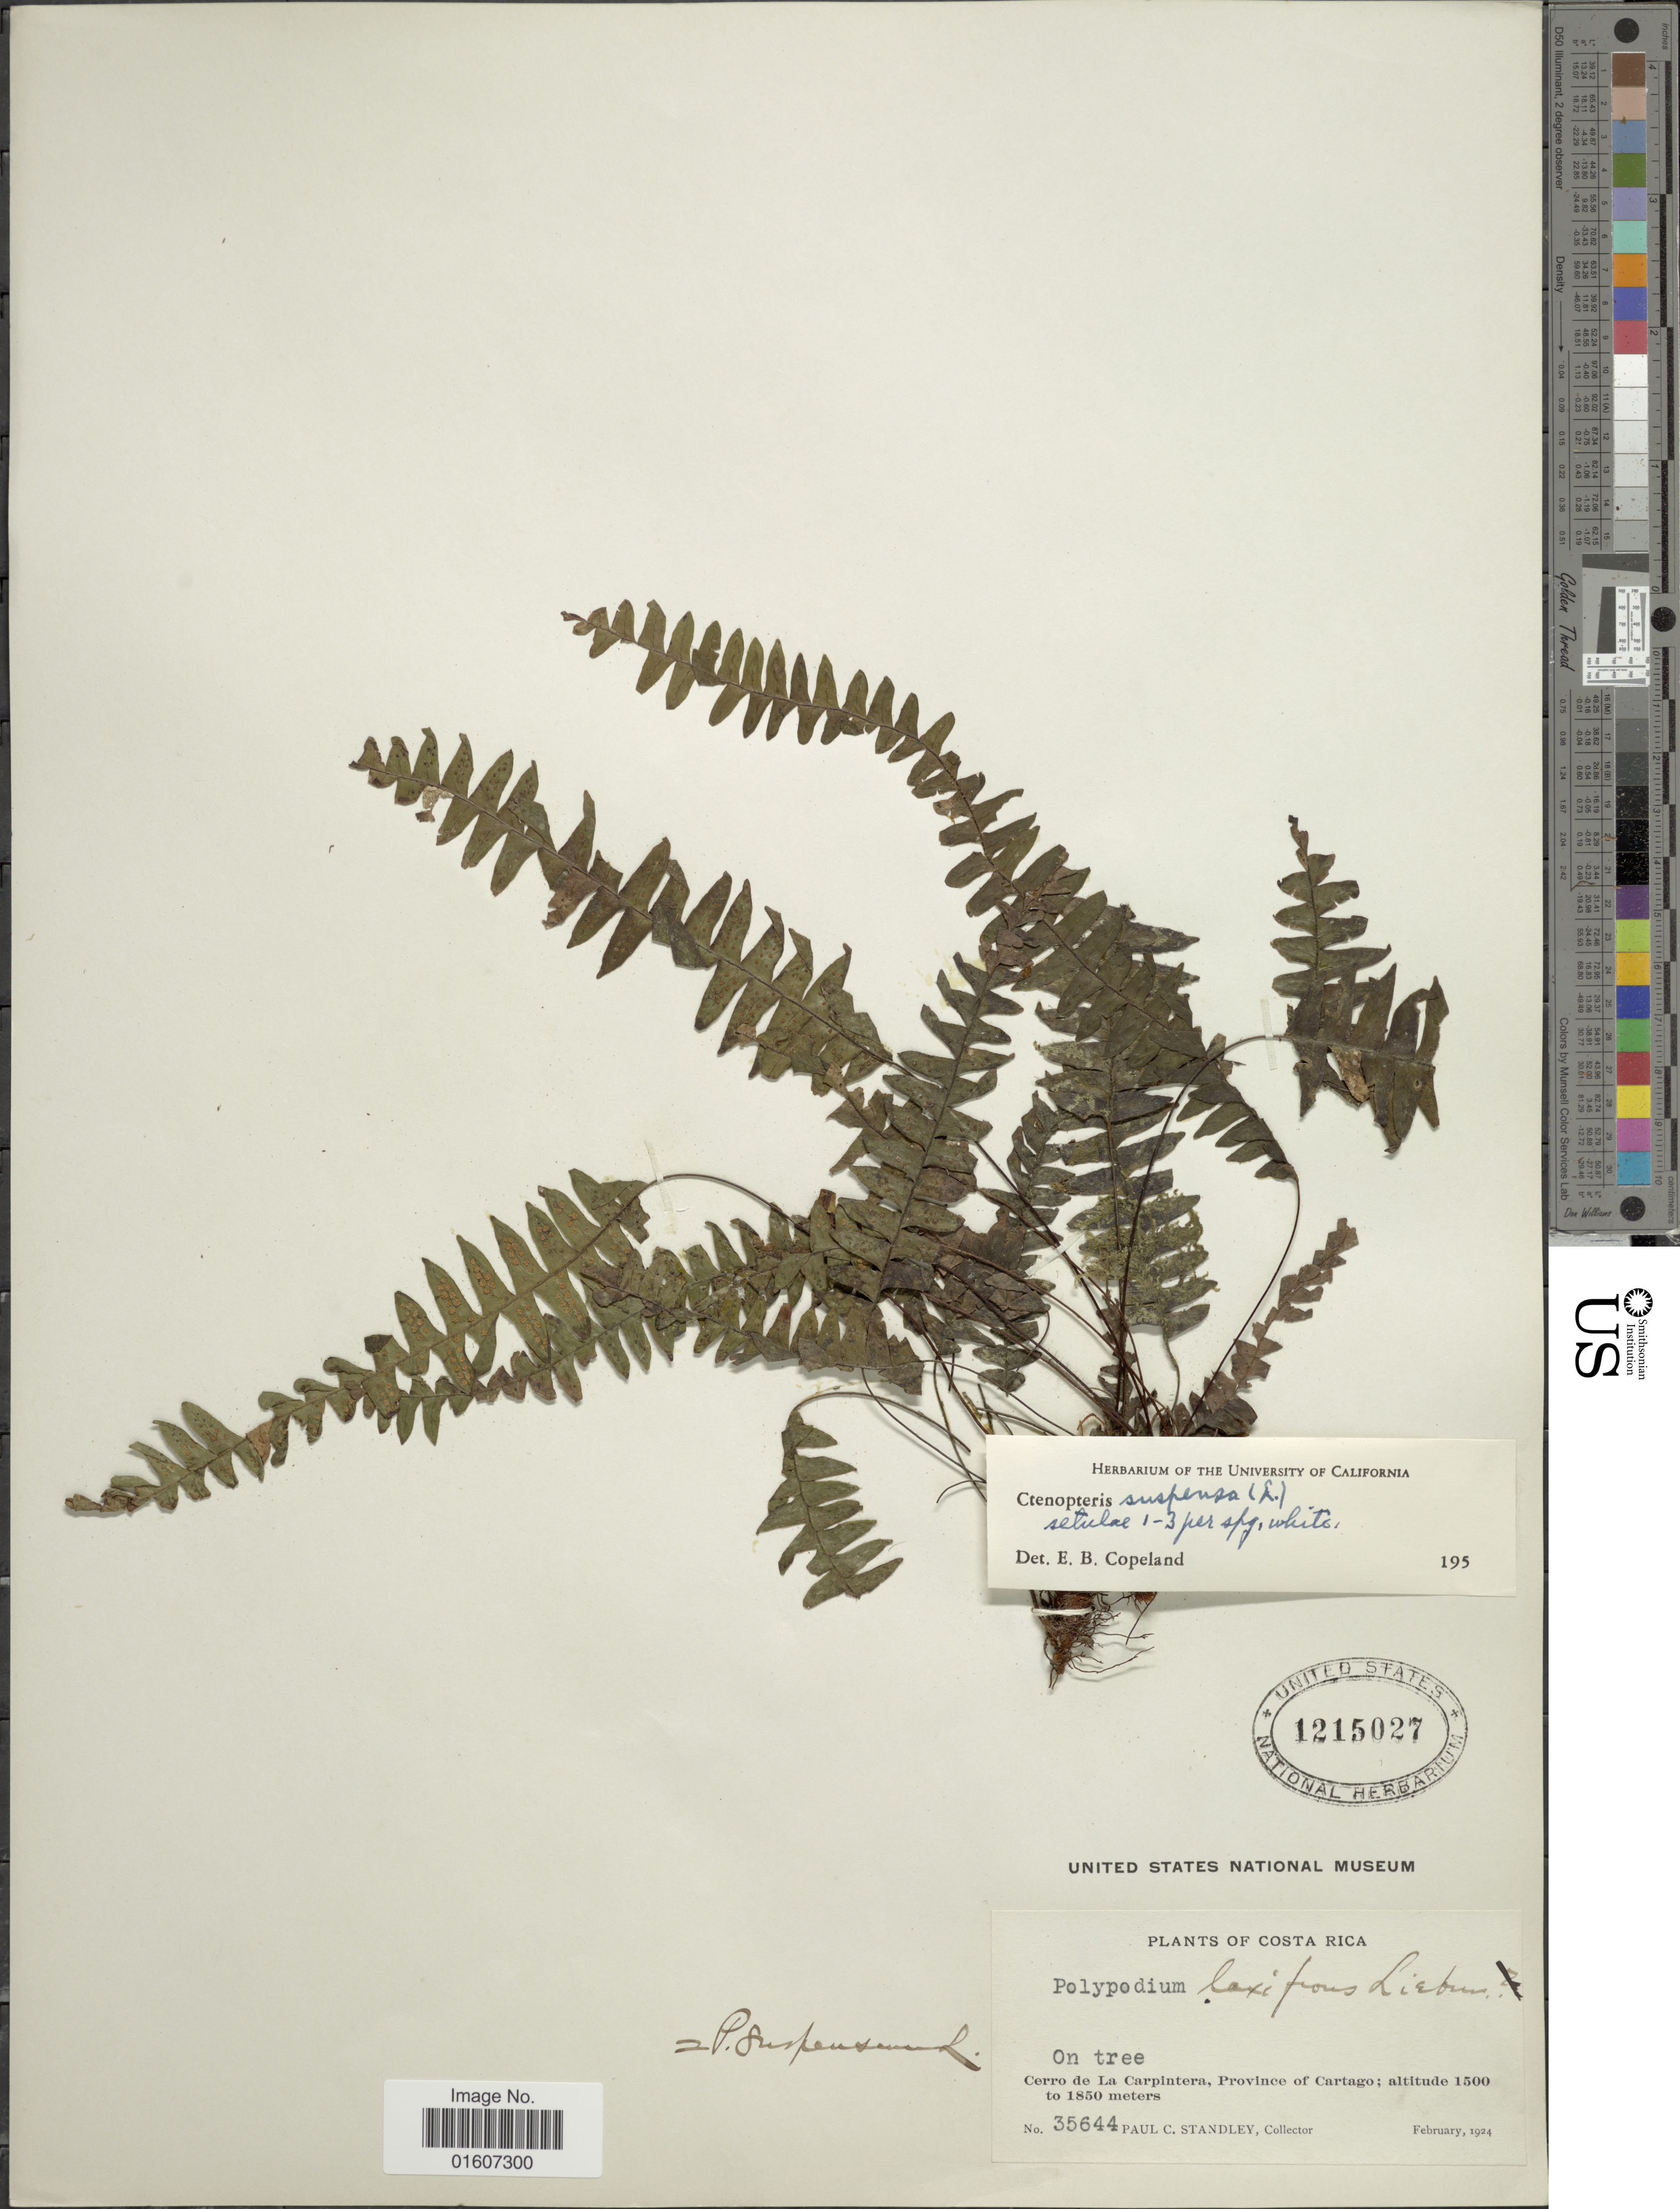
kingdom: Plantae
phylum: Tracheophyta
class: Polypodiopsida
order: Polypodiales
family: Polypodiaceae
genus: Terpsichore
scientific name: Terpsichore asplenifolia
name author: (L.) A.R. Sm.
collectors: P. C. Standley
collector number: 35644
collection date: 1924-02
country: Costa Rica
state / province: Cartago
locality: Cerro de La Carpintera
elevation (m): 1500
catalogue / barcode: US 1215027